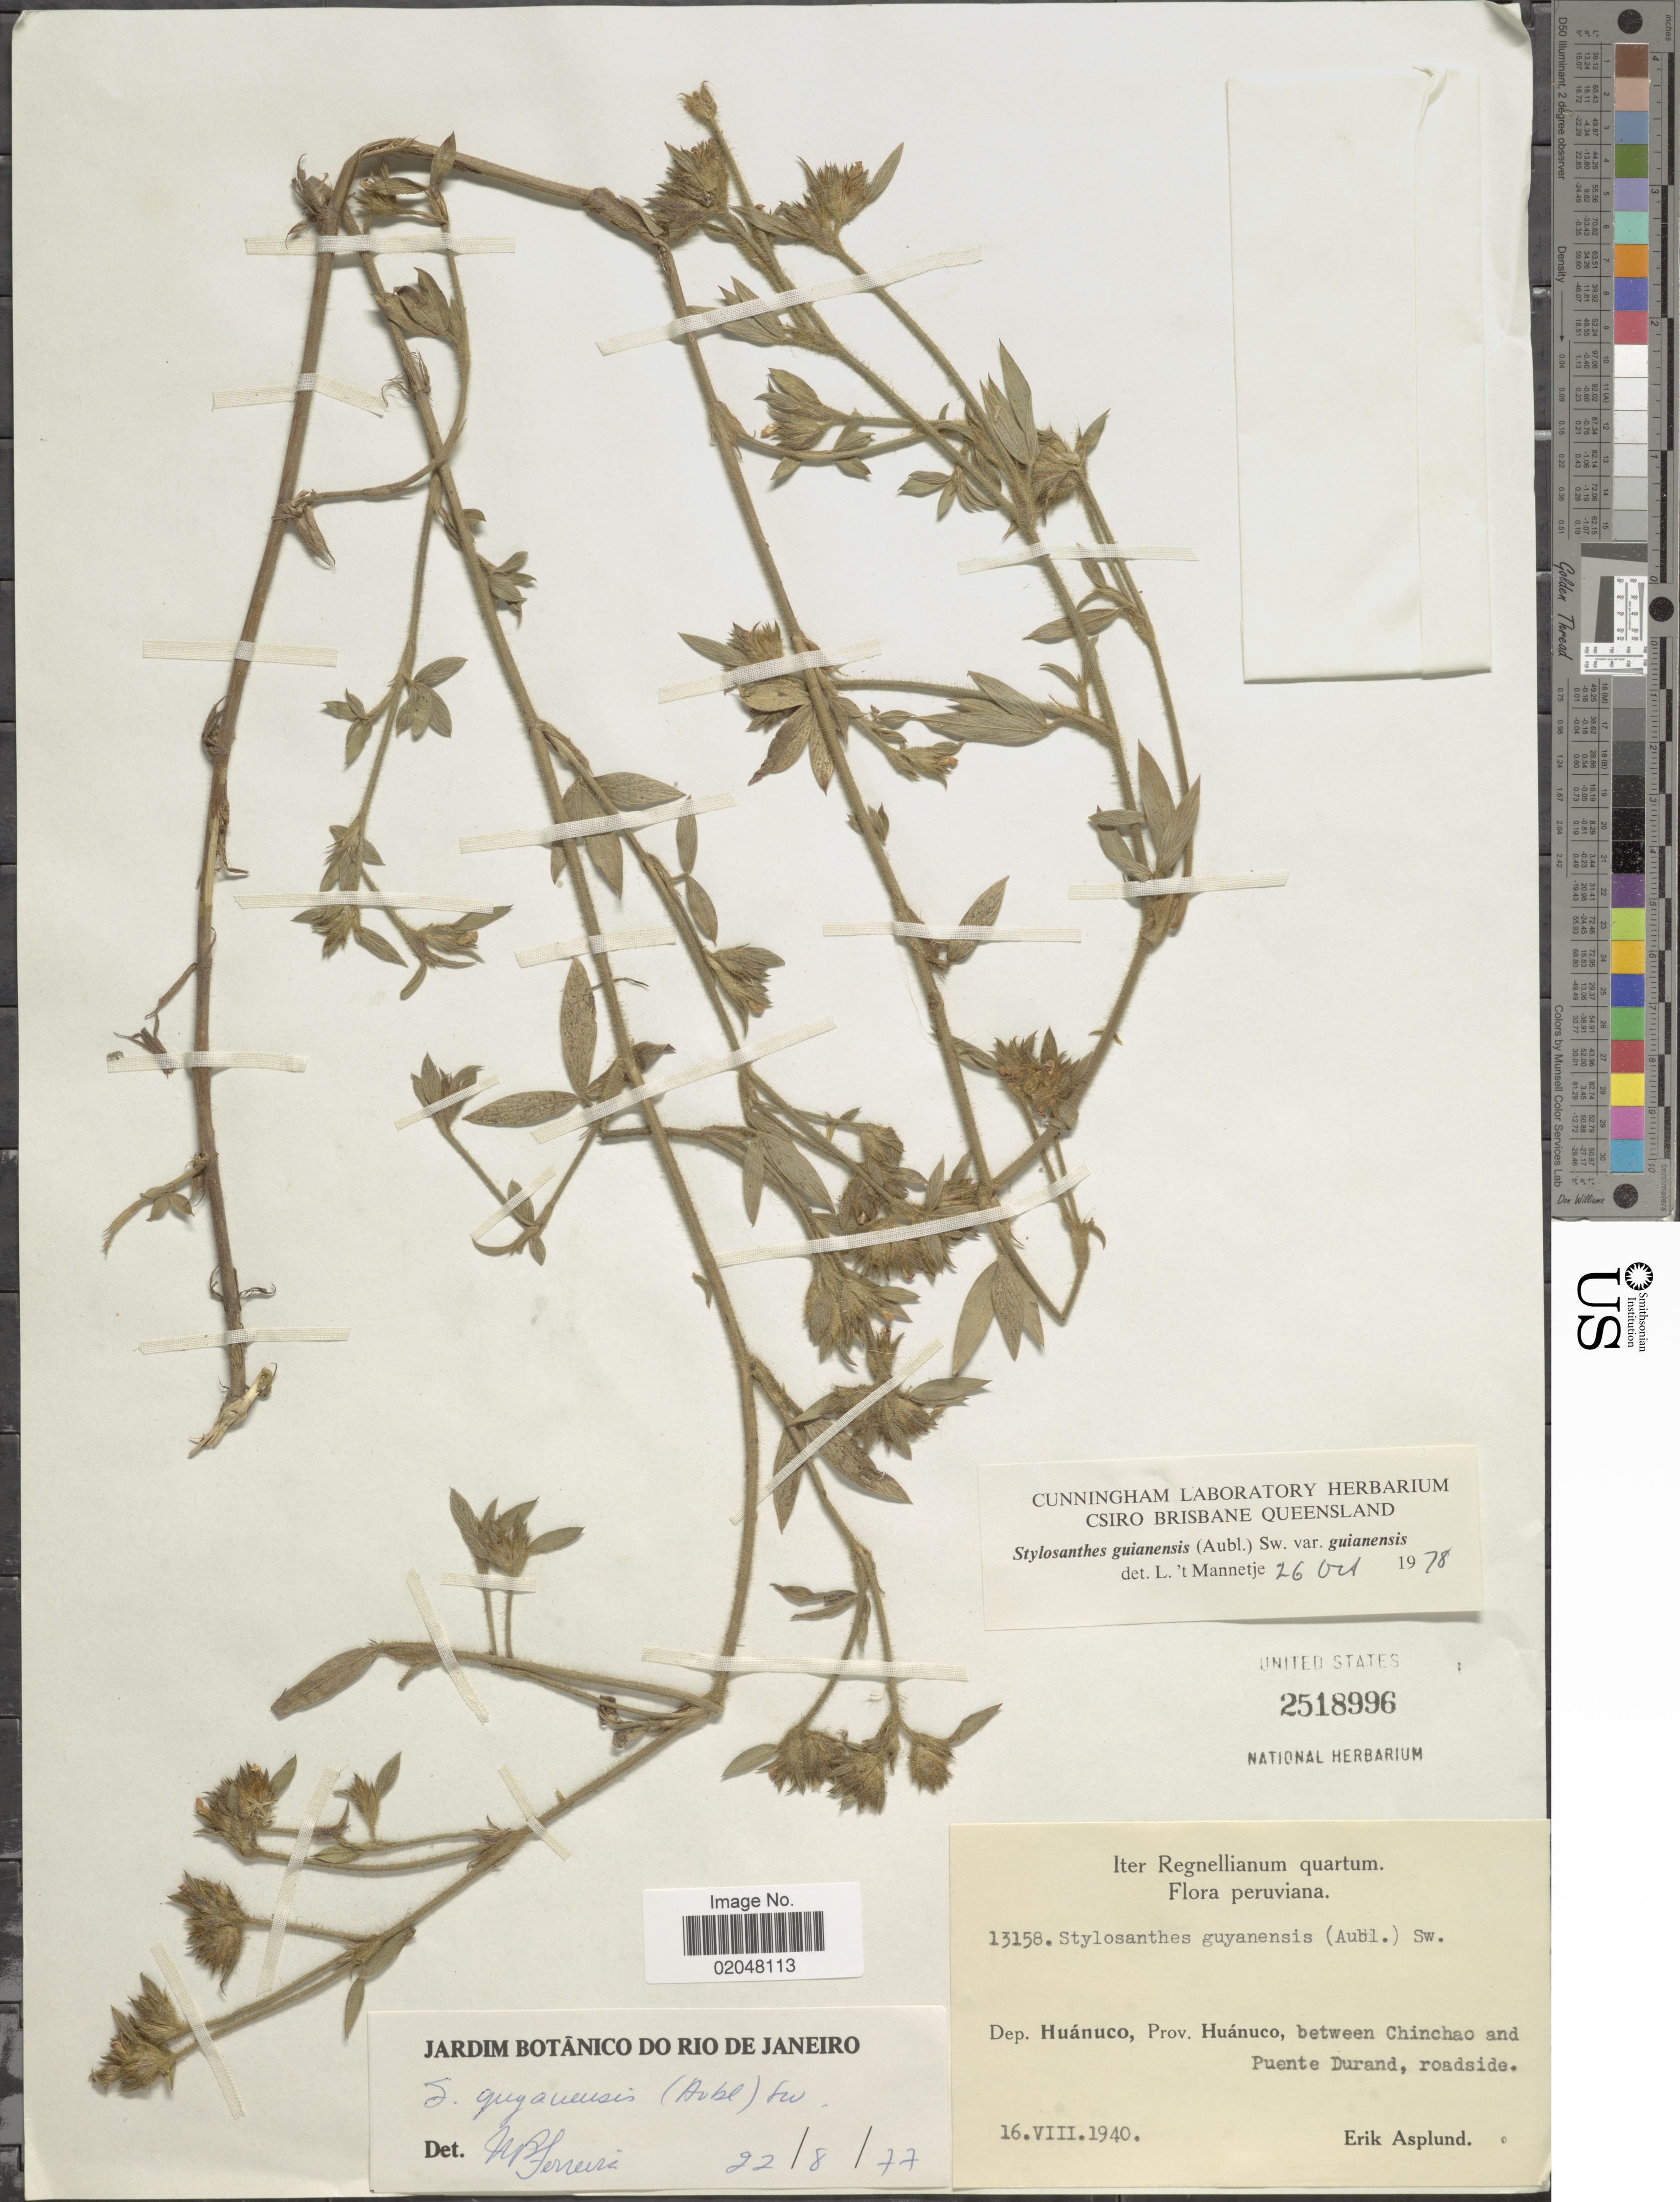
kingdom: Plantae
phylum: Tracheophyta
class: Magnoliopsida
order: Fabales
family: Fabaceae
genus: Stylosanthes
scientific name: Stylosanthes guianensis var. guianensis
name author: (Aubl.) Sw.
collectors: E. Asplund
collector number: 13158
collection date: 1940-08-16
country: Peru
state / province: Huánuco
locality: Prov. Huanuco, between Chinchao and Puente Durand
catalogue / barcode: US 2518996